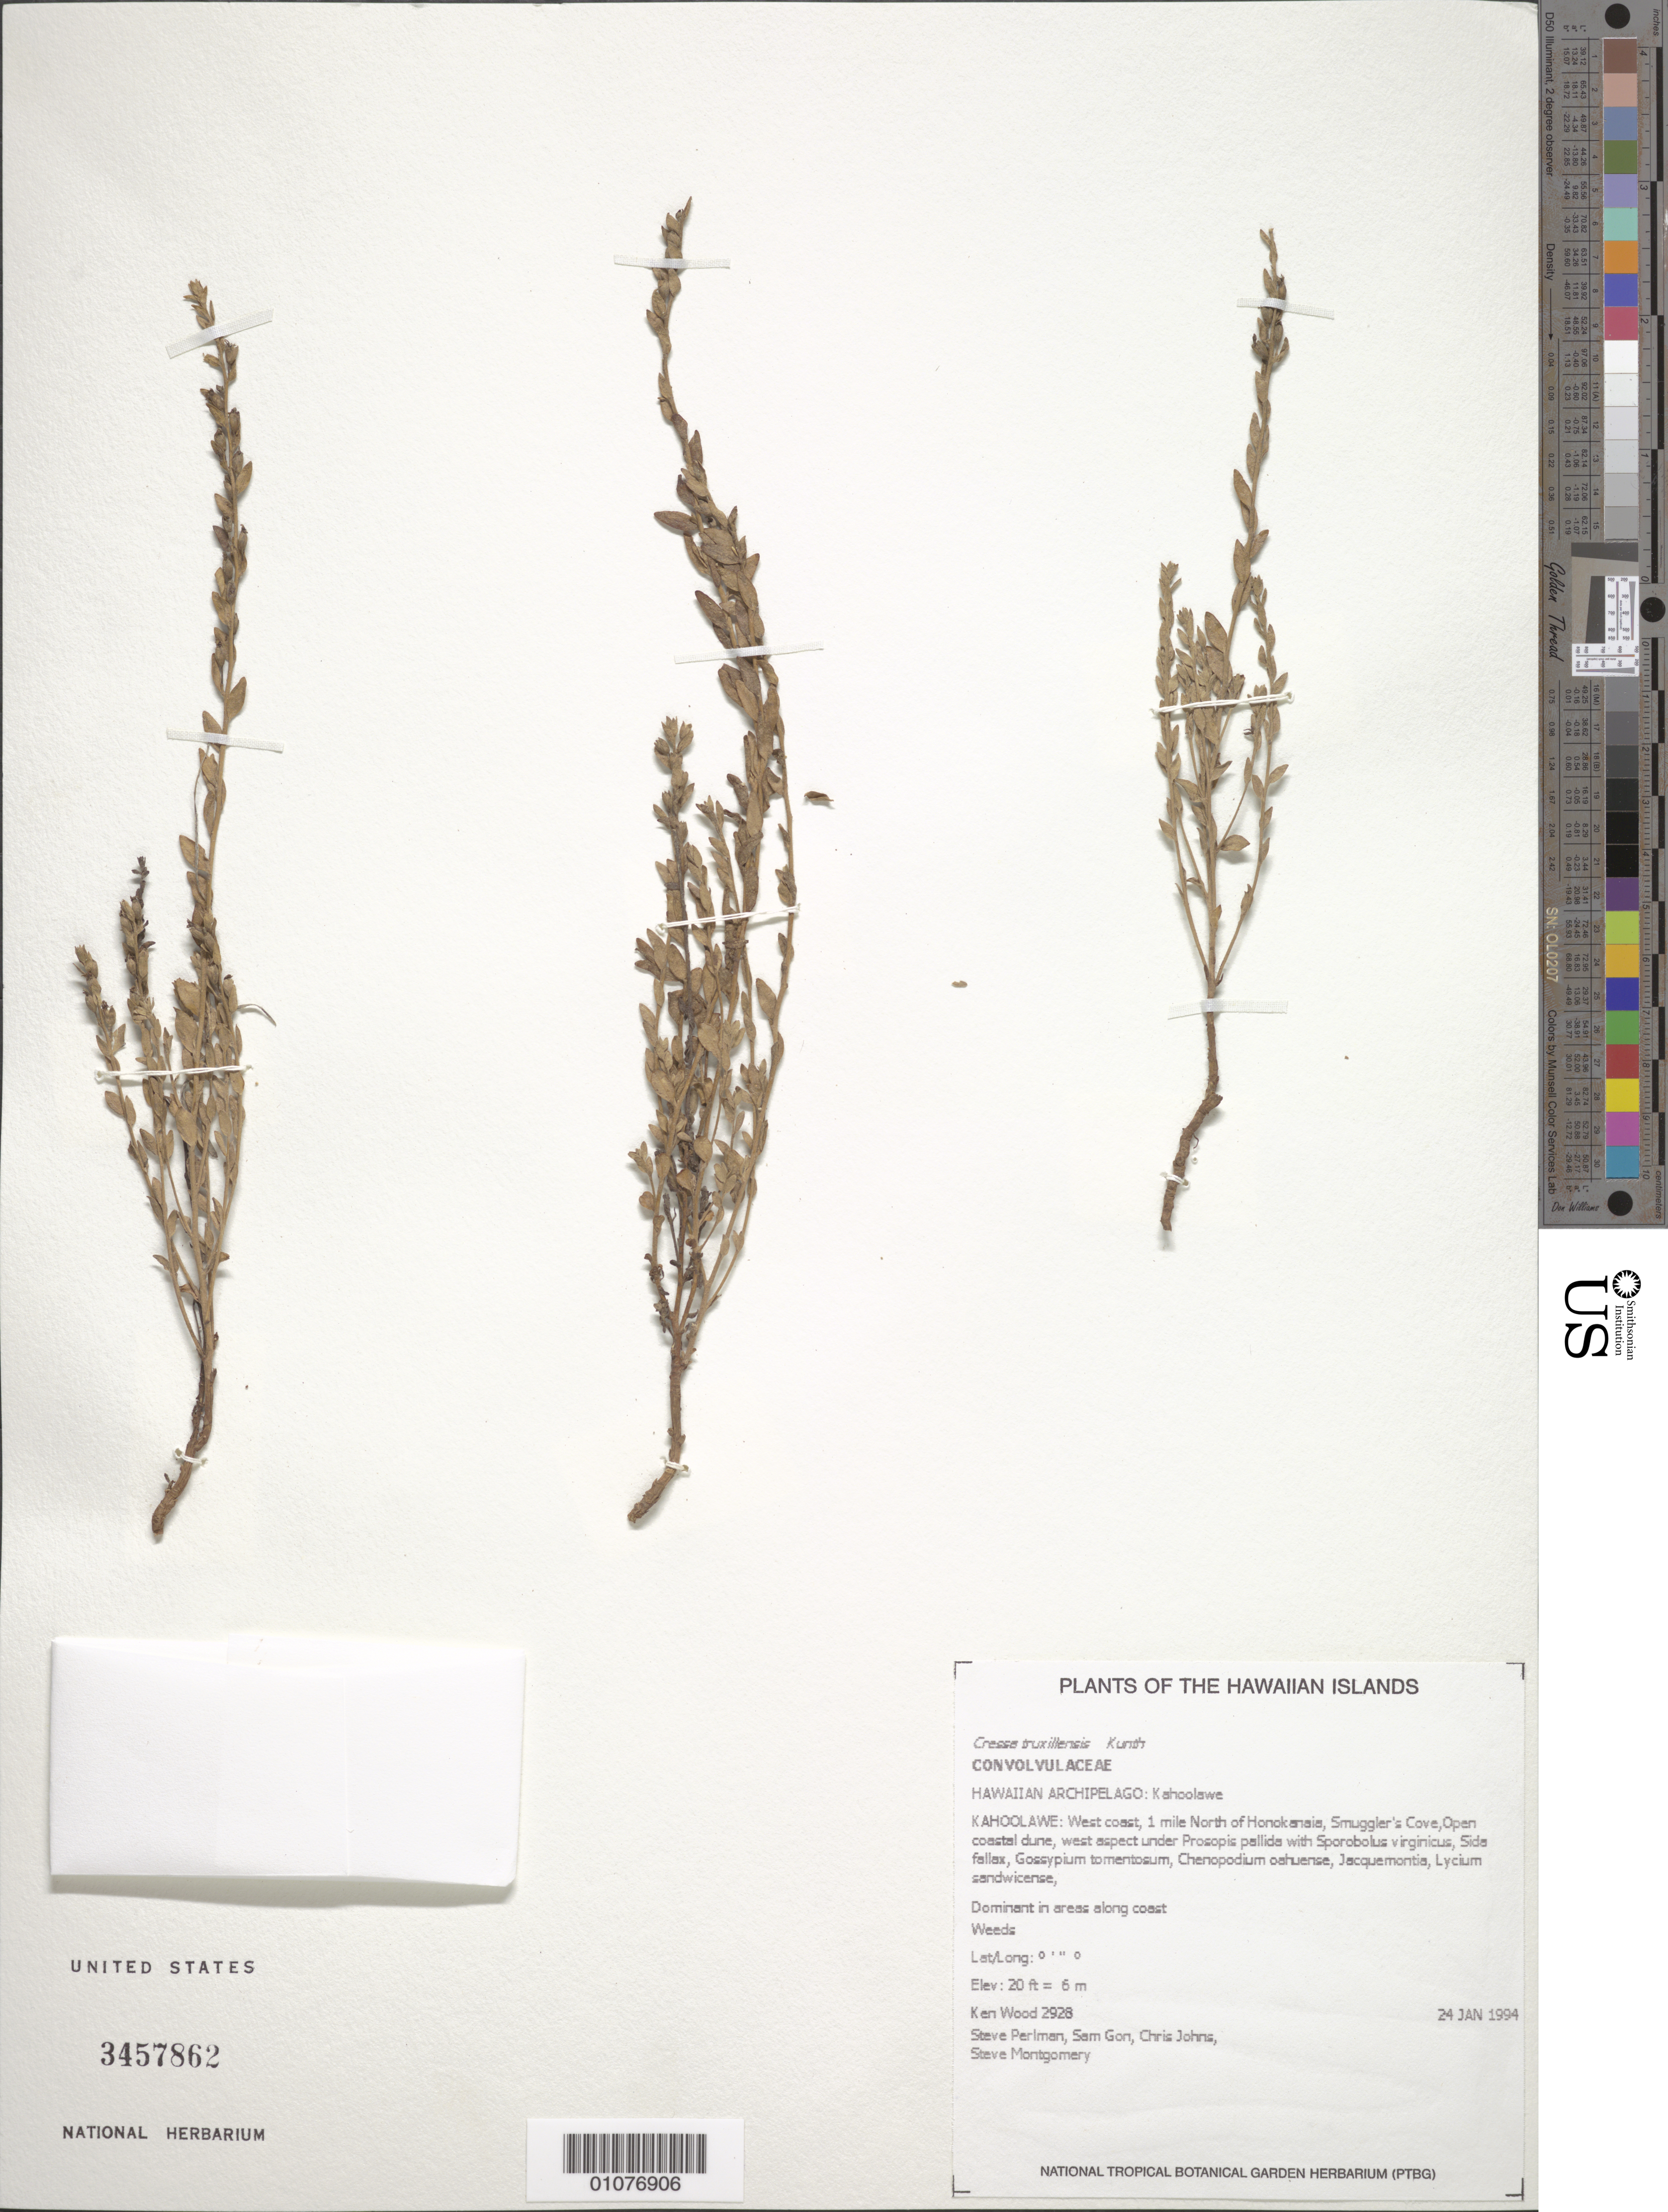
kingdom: Plantae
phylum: Tracheophyta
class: Magnoliopsida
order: Solanales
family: Convolvulaceae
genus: Cressa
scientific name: Cressa truxillensis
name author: Kunth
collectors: K. R. Wood, S. Gon, C. Johns & S. Montgomery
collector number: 2928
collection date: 1994-01-24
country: United States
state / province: Hawaii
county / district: Maui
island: Kaho'olawe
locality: W coast, 1 mile N of Honokanaia, Smuggler's Cove, Open coastal dune, W aspect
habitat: Dominant in areas along coast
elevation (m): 6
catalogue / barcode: US 3457862